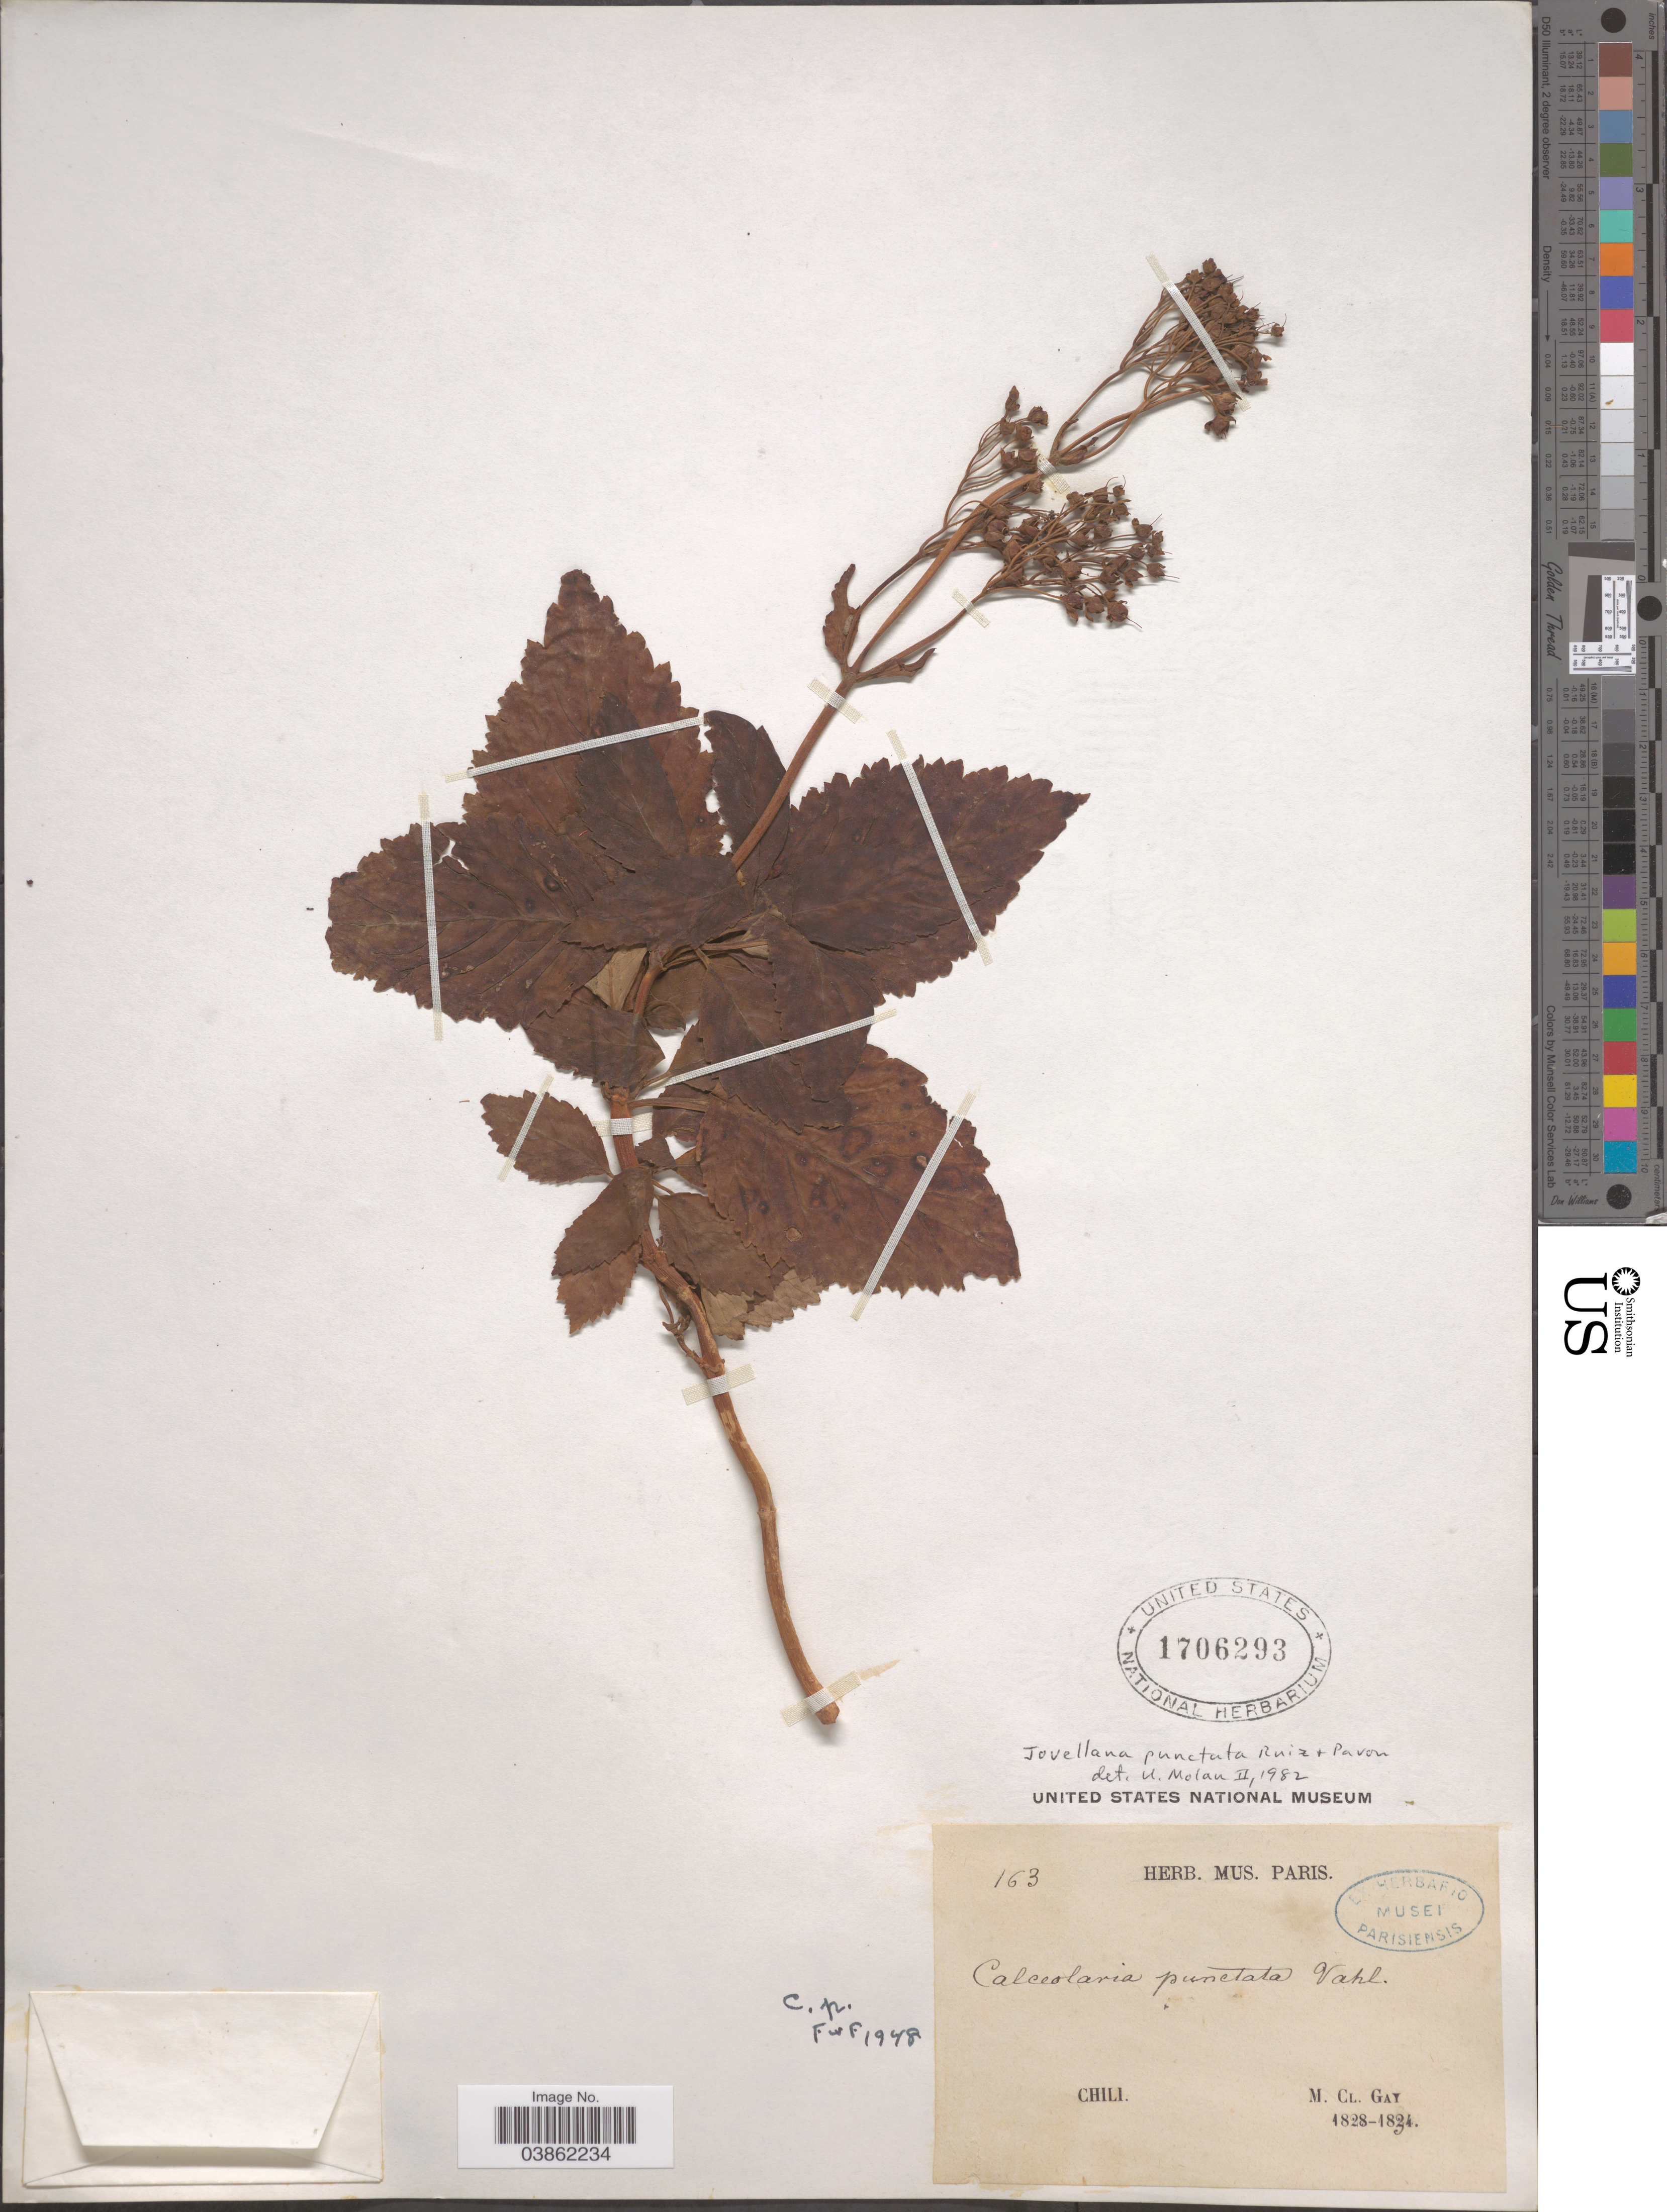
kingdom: Plantae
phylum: Tracheophyta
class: Magnoliopsida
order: Lamiales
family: Calceolariaceae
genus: Jovellana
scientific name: Jovellana punctata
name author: Ruiz & Pav.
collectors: M. Gay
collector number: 163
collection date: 1828/1834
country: Chile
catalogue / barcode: US 1706293